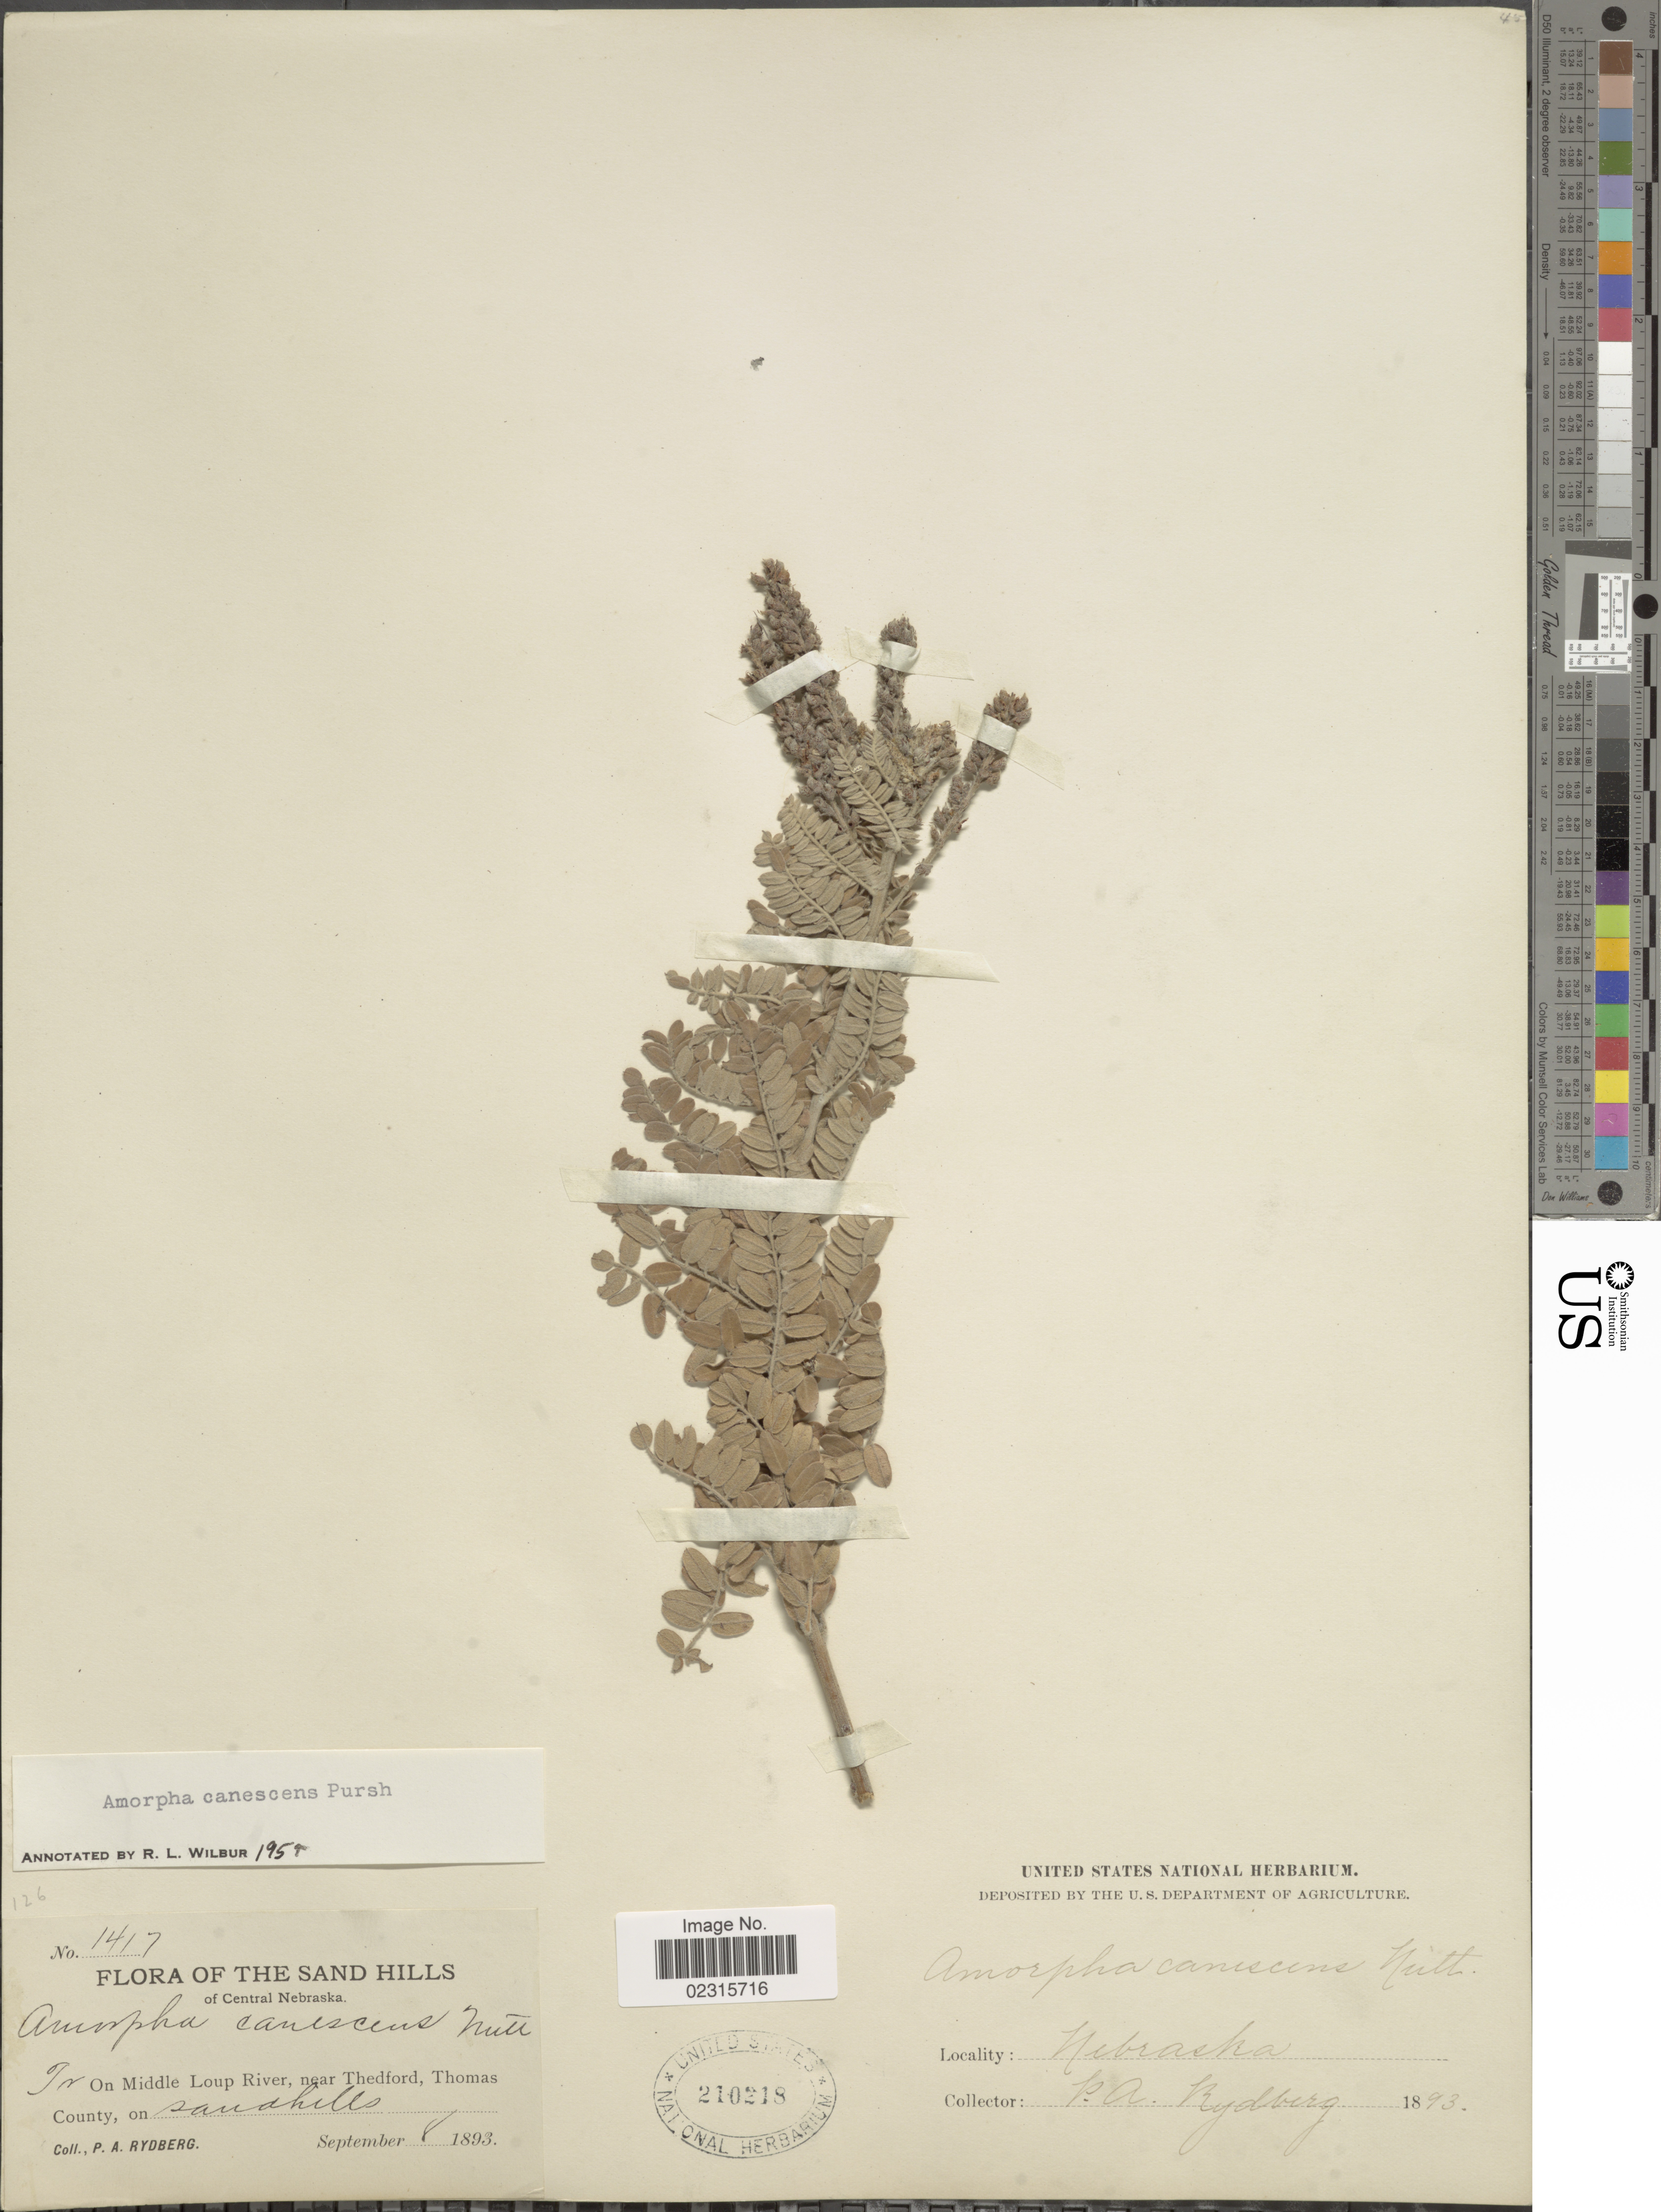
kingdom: Plantae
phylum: Tracheophyta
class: Magnoliopsida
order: Fabales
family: Fabaceae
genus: Amorpha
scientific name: Amorpha canescens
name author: Pursh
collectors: P. A. Rydberg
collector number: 1417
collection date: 1893-09-08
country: United States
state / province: Nebraska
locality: The Sand Hills of Central Nebraska, In on Middle Loup River, near Thedford, Thomas County, on Sandhills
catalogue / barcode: US 210218